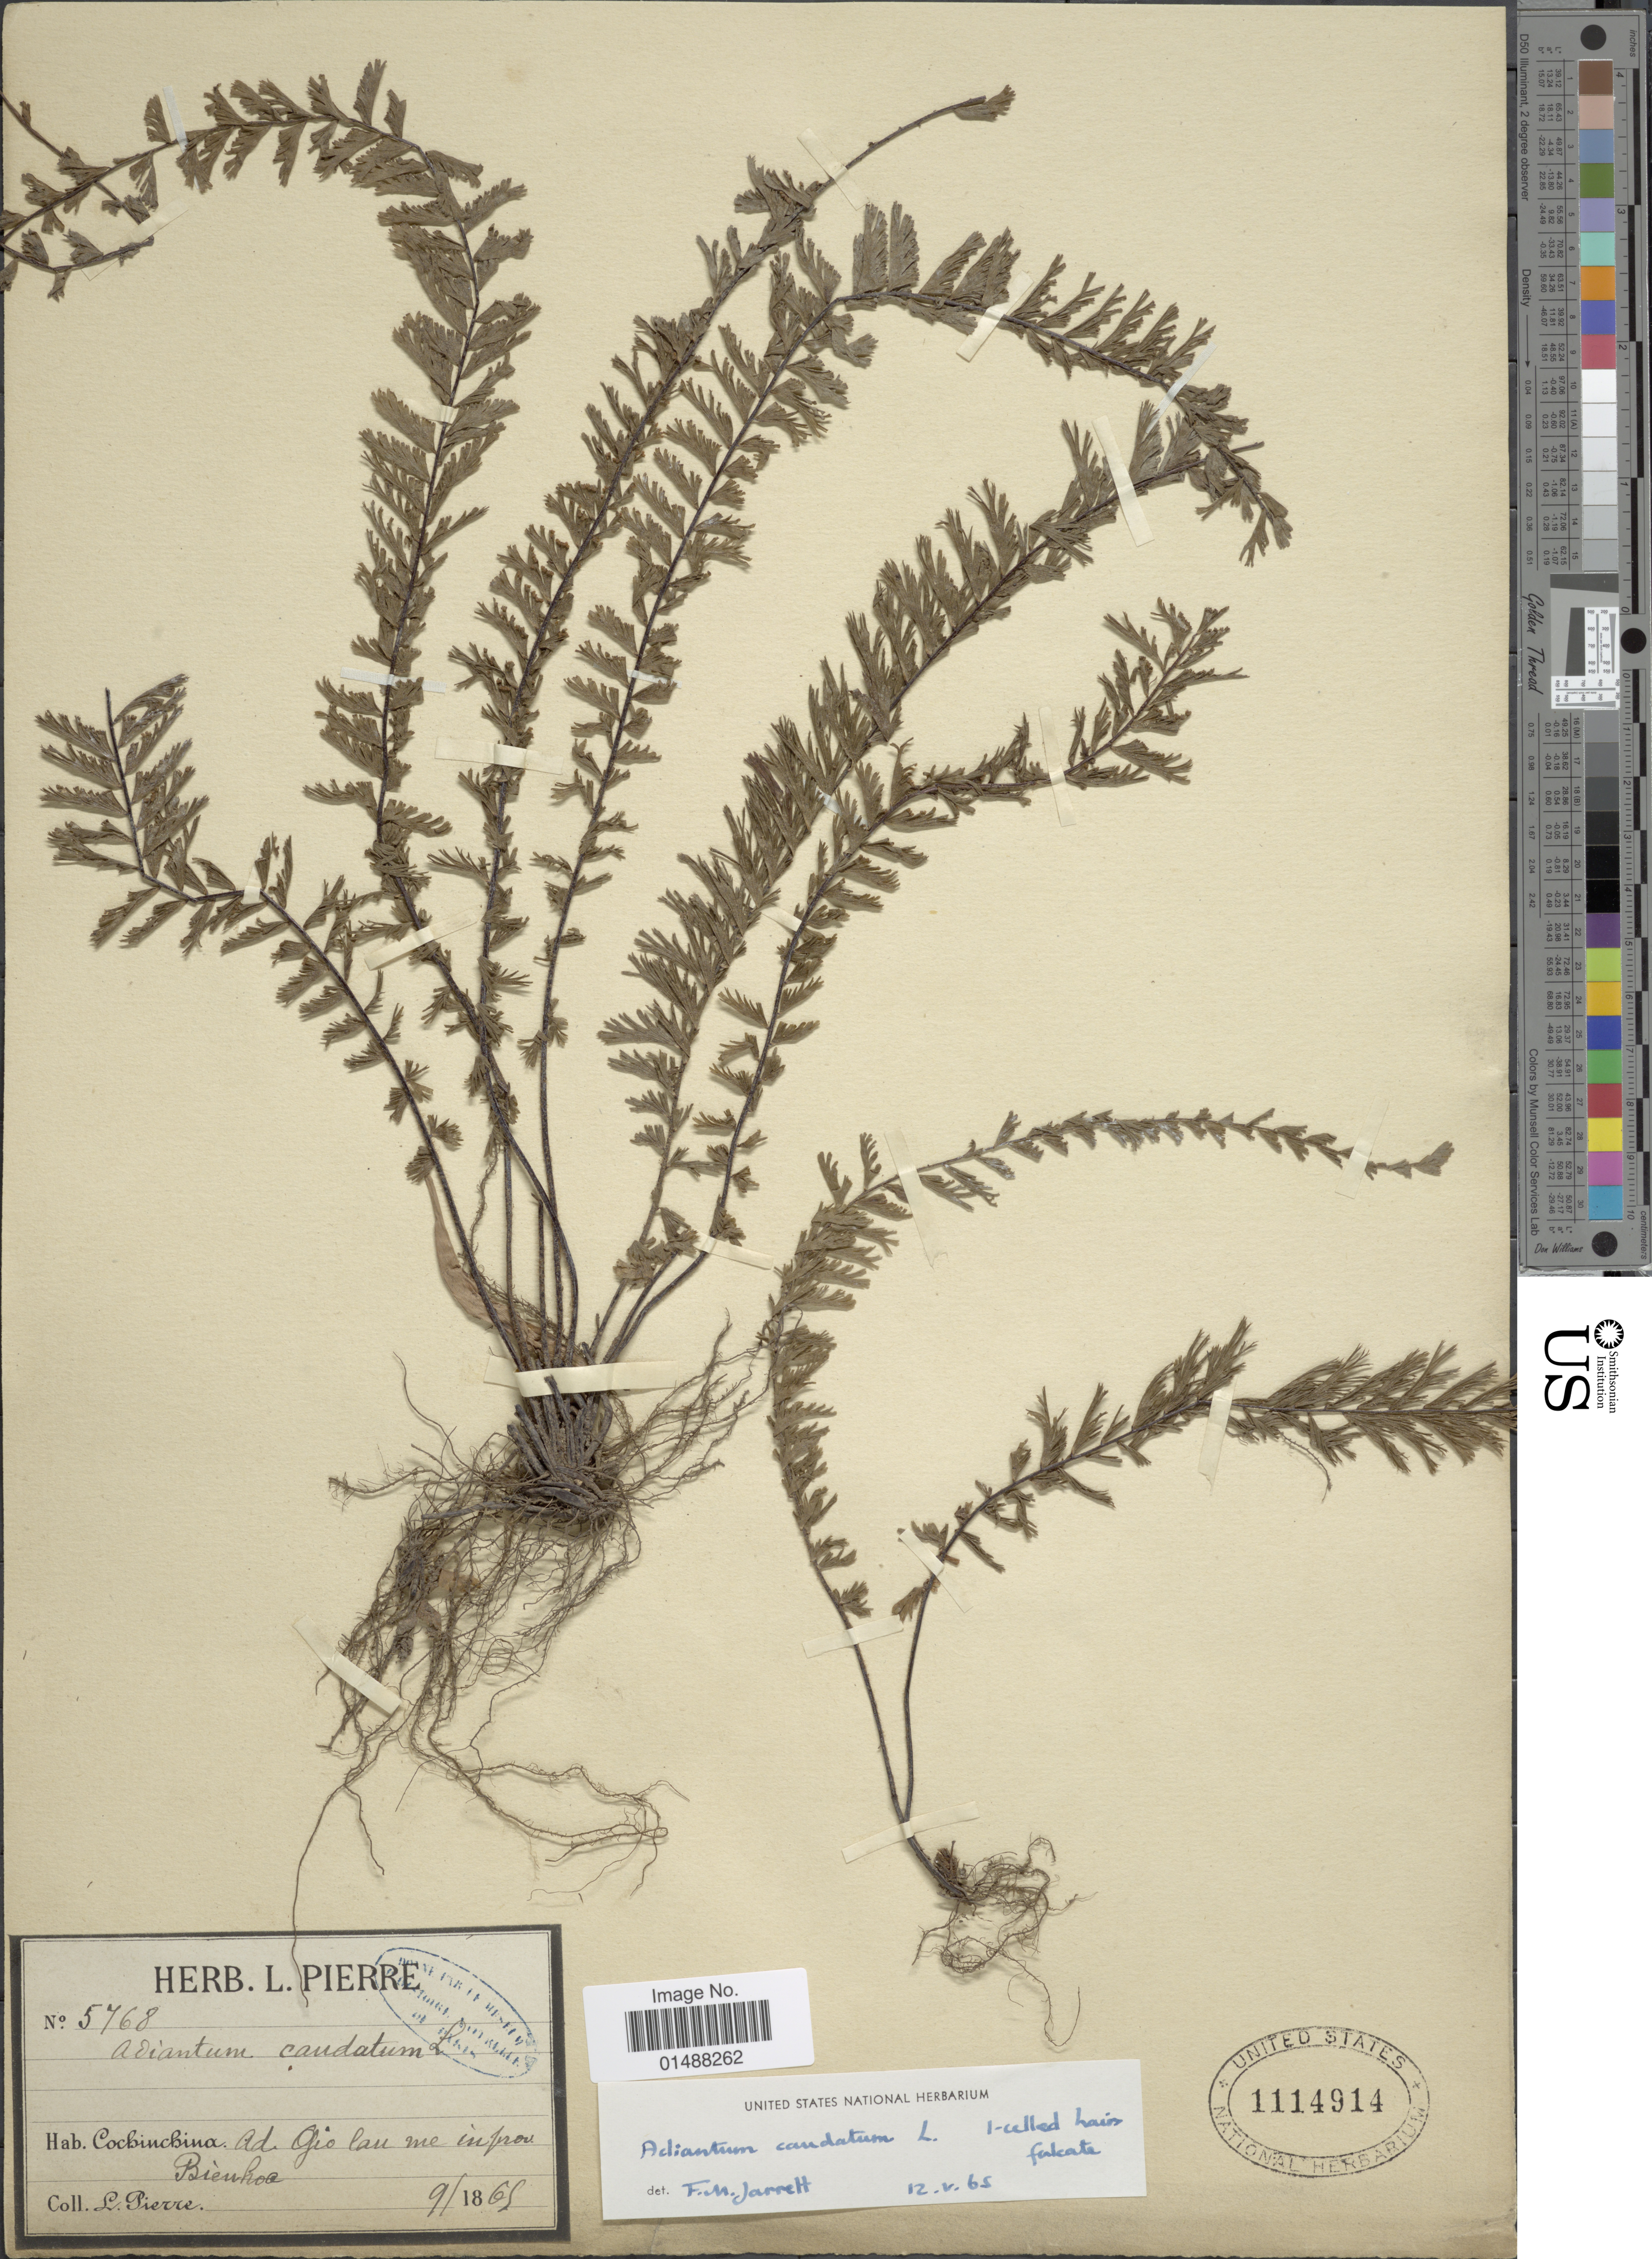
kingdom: Plantae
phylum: Tracheophyta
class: Polypodiopsida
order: Polypodiales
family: Pteridaceae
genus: Adiantum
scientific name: Adiantum caudatum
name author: L.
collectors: L. Pierre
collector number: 5768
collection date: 1865-09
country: Vietnam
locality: Cochinchina, Ad giolau me in prov. Bienhoa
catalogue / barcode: US 1114914